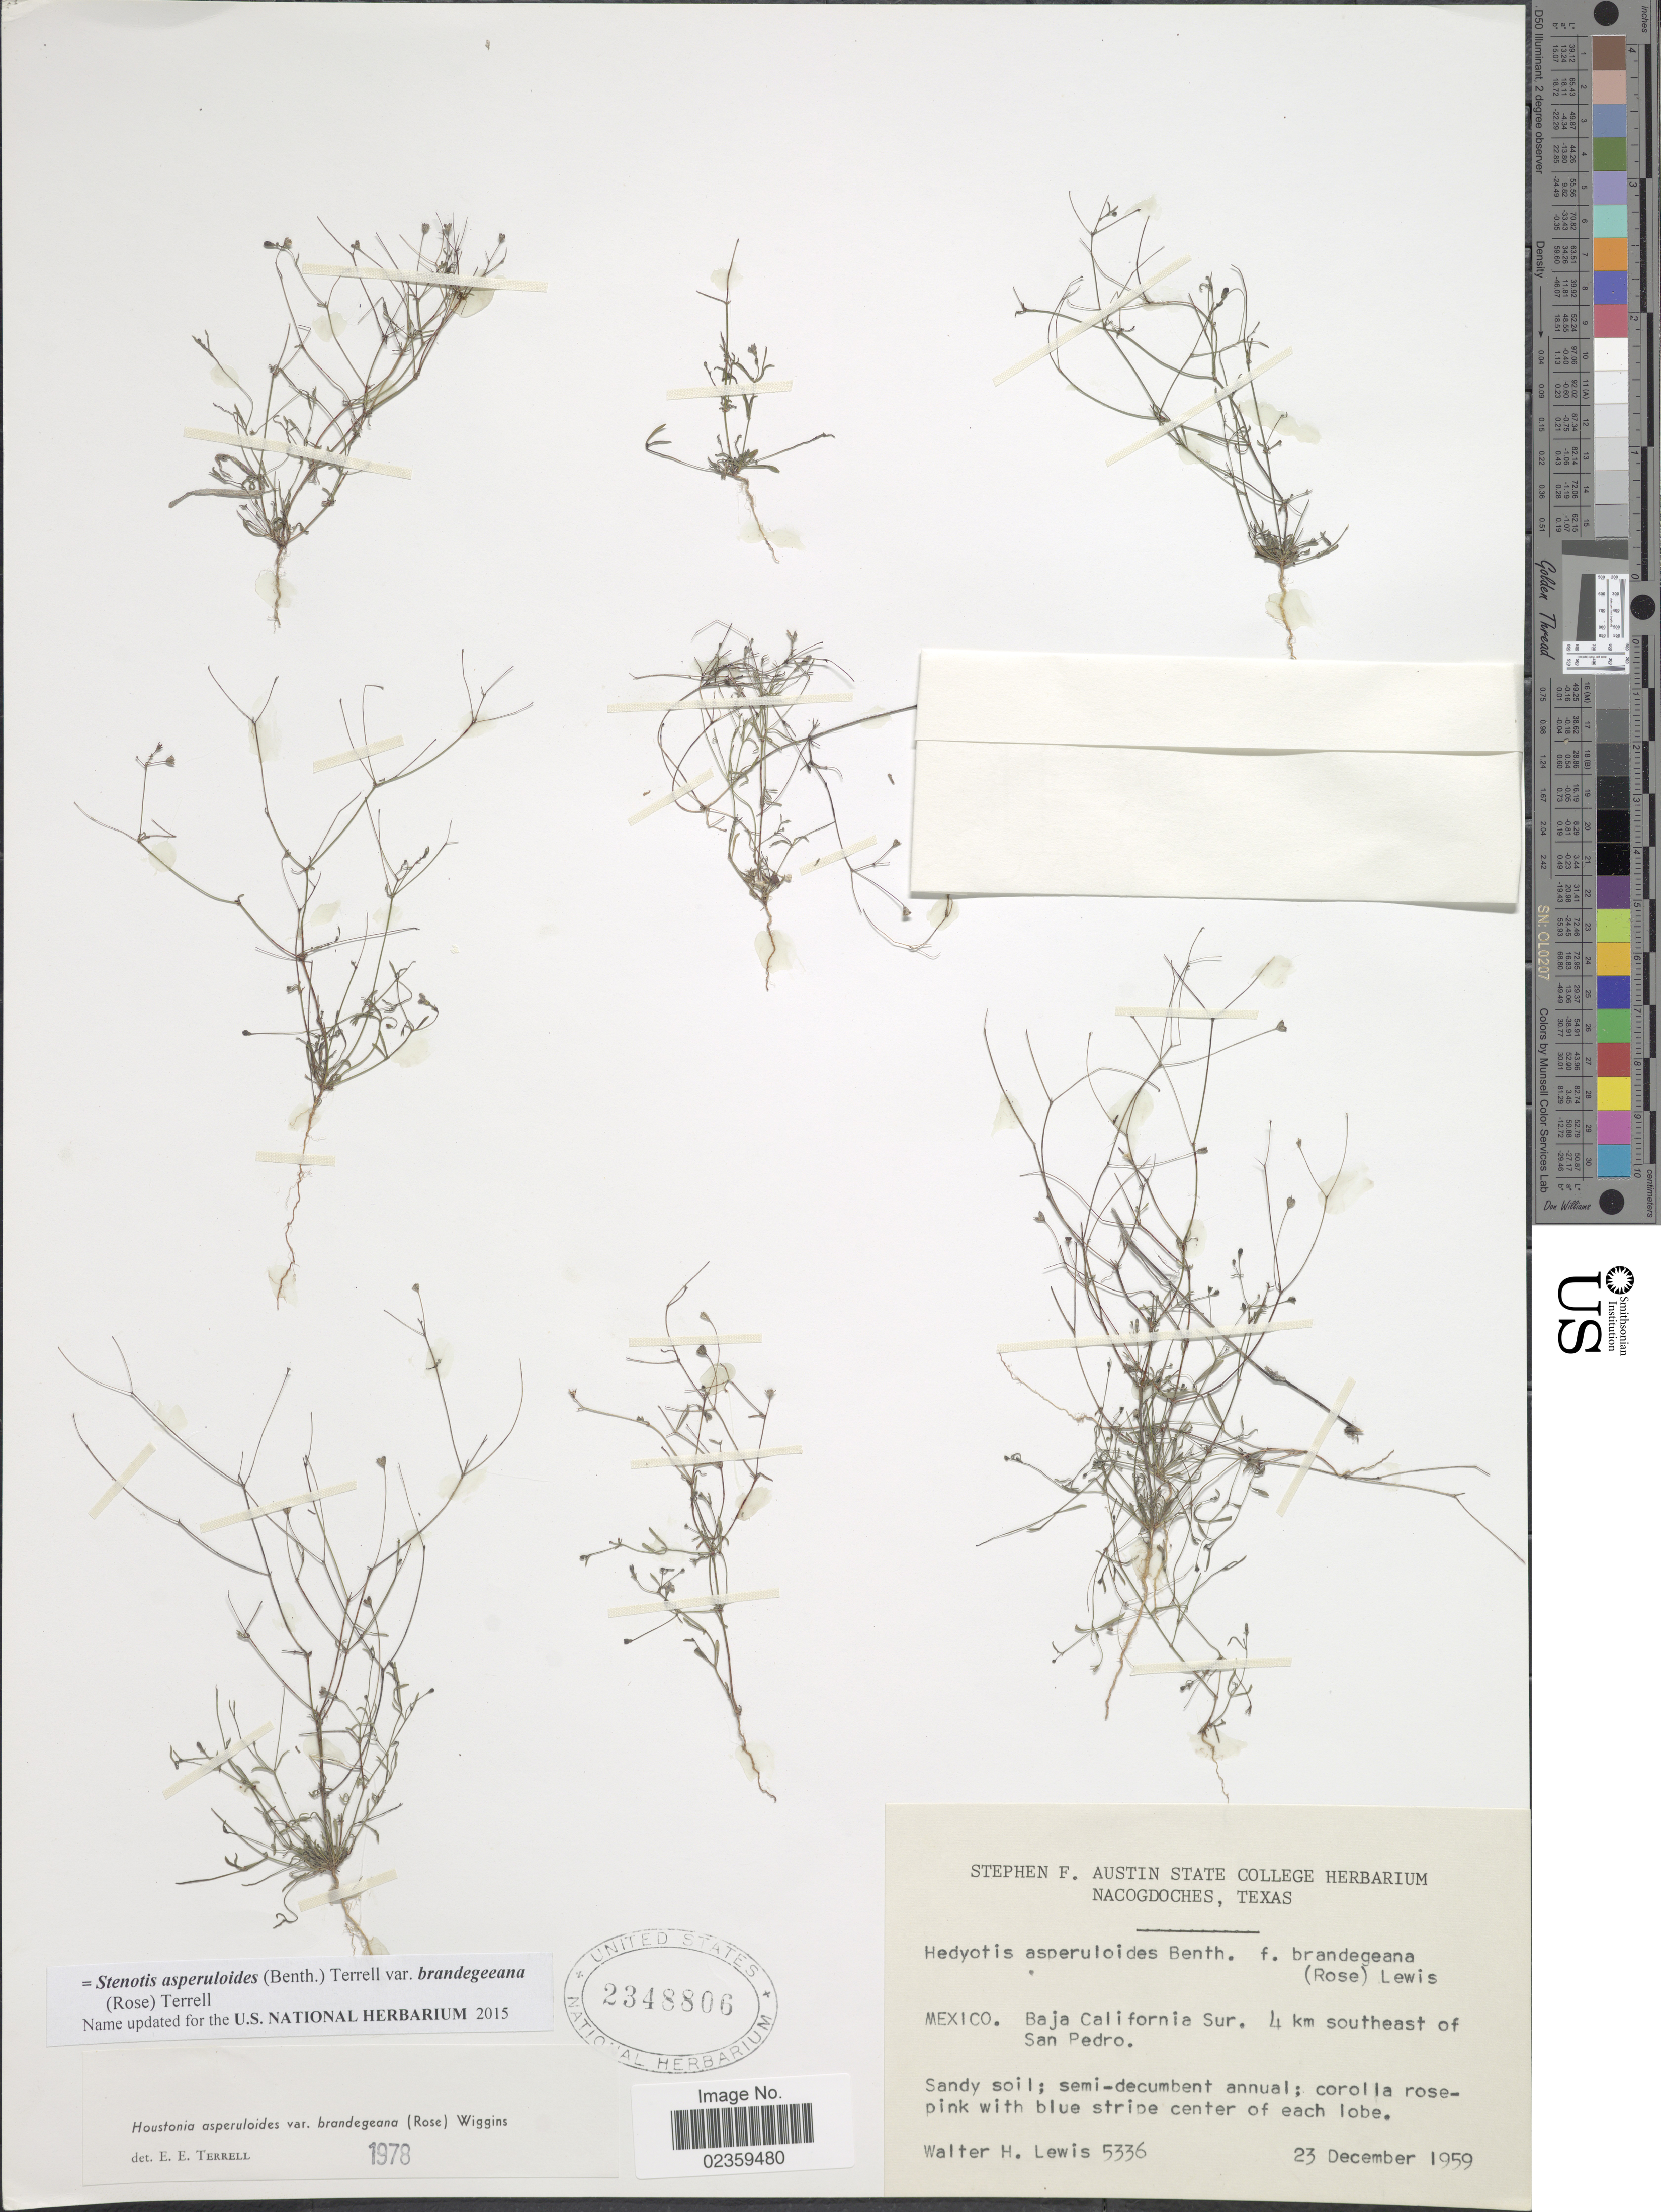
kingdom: Plantae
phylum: Tracheophyta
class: Magnoliopsida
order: Gentianales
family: Rubiaceae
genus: Stenotis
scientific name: Stenotis asperuloides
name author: (Benth.) Terrell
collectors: W. H. Lewis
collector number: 5336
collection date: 1959-12-23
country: Mexico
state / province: Baja California Sur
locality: Mexico. Baja California Sur. 4 km southeast of San Pedro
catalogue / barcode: US 2348806